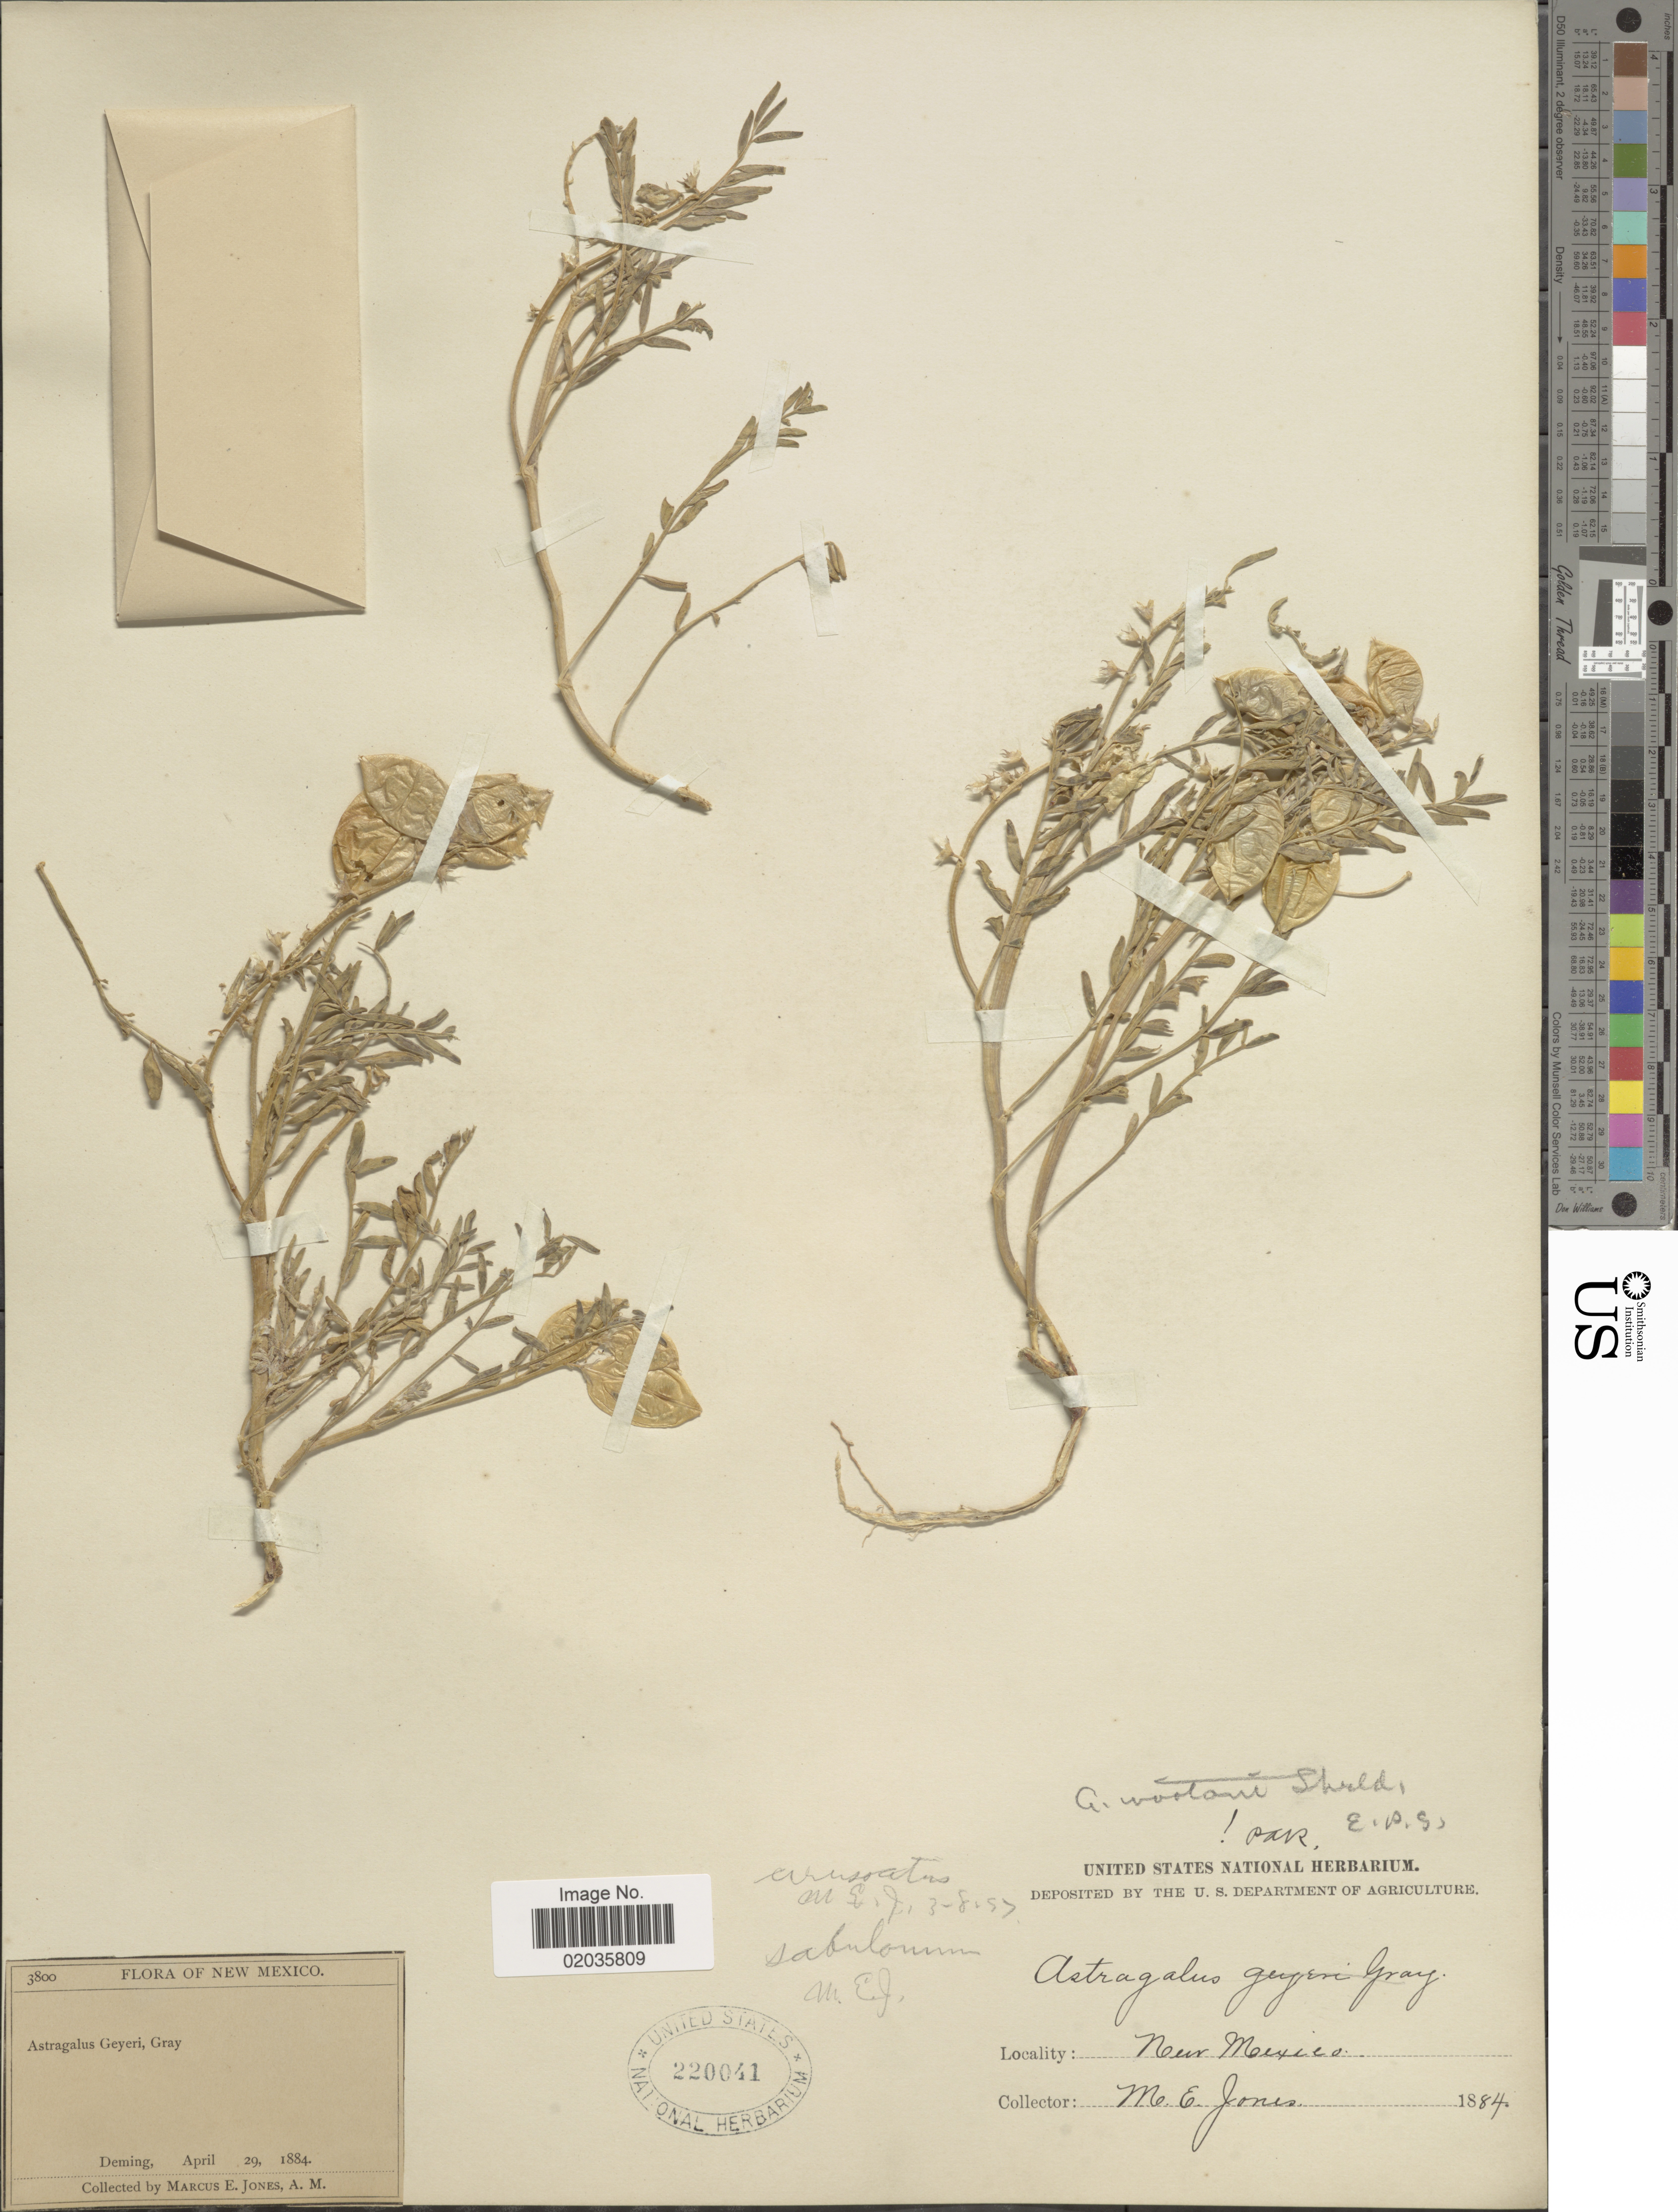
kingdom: Plantae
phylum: Tracheophyta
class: Magnoliopsida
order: Fabales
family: Fabaceae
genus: Astragalus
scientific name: Astragalus wootonii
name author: E. Sheld.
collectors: M. E. Jones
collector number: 3800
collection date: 1884-04-29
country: United States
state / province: New Mexico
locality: Deming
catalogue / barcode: US 220441